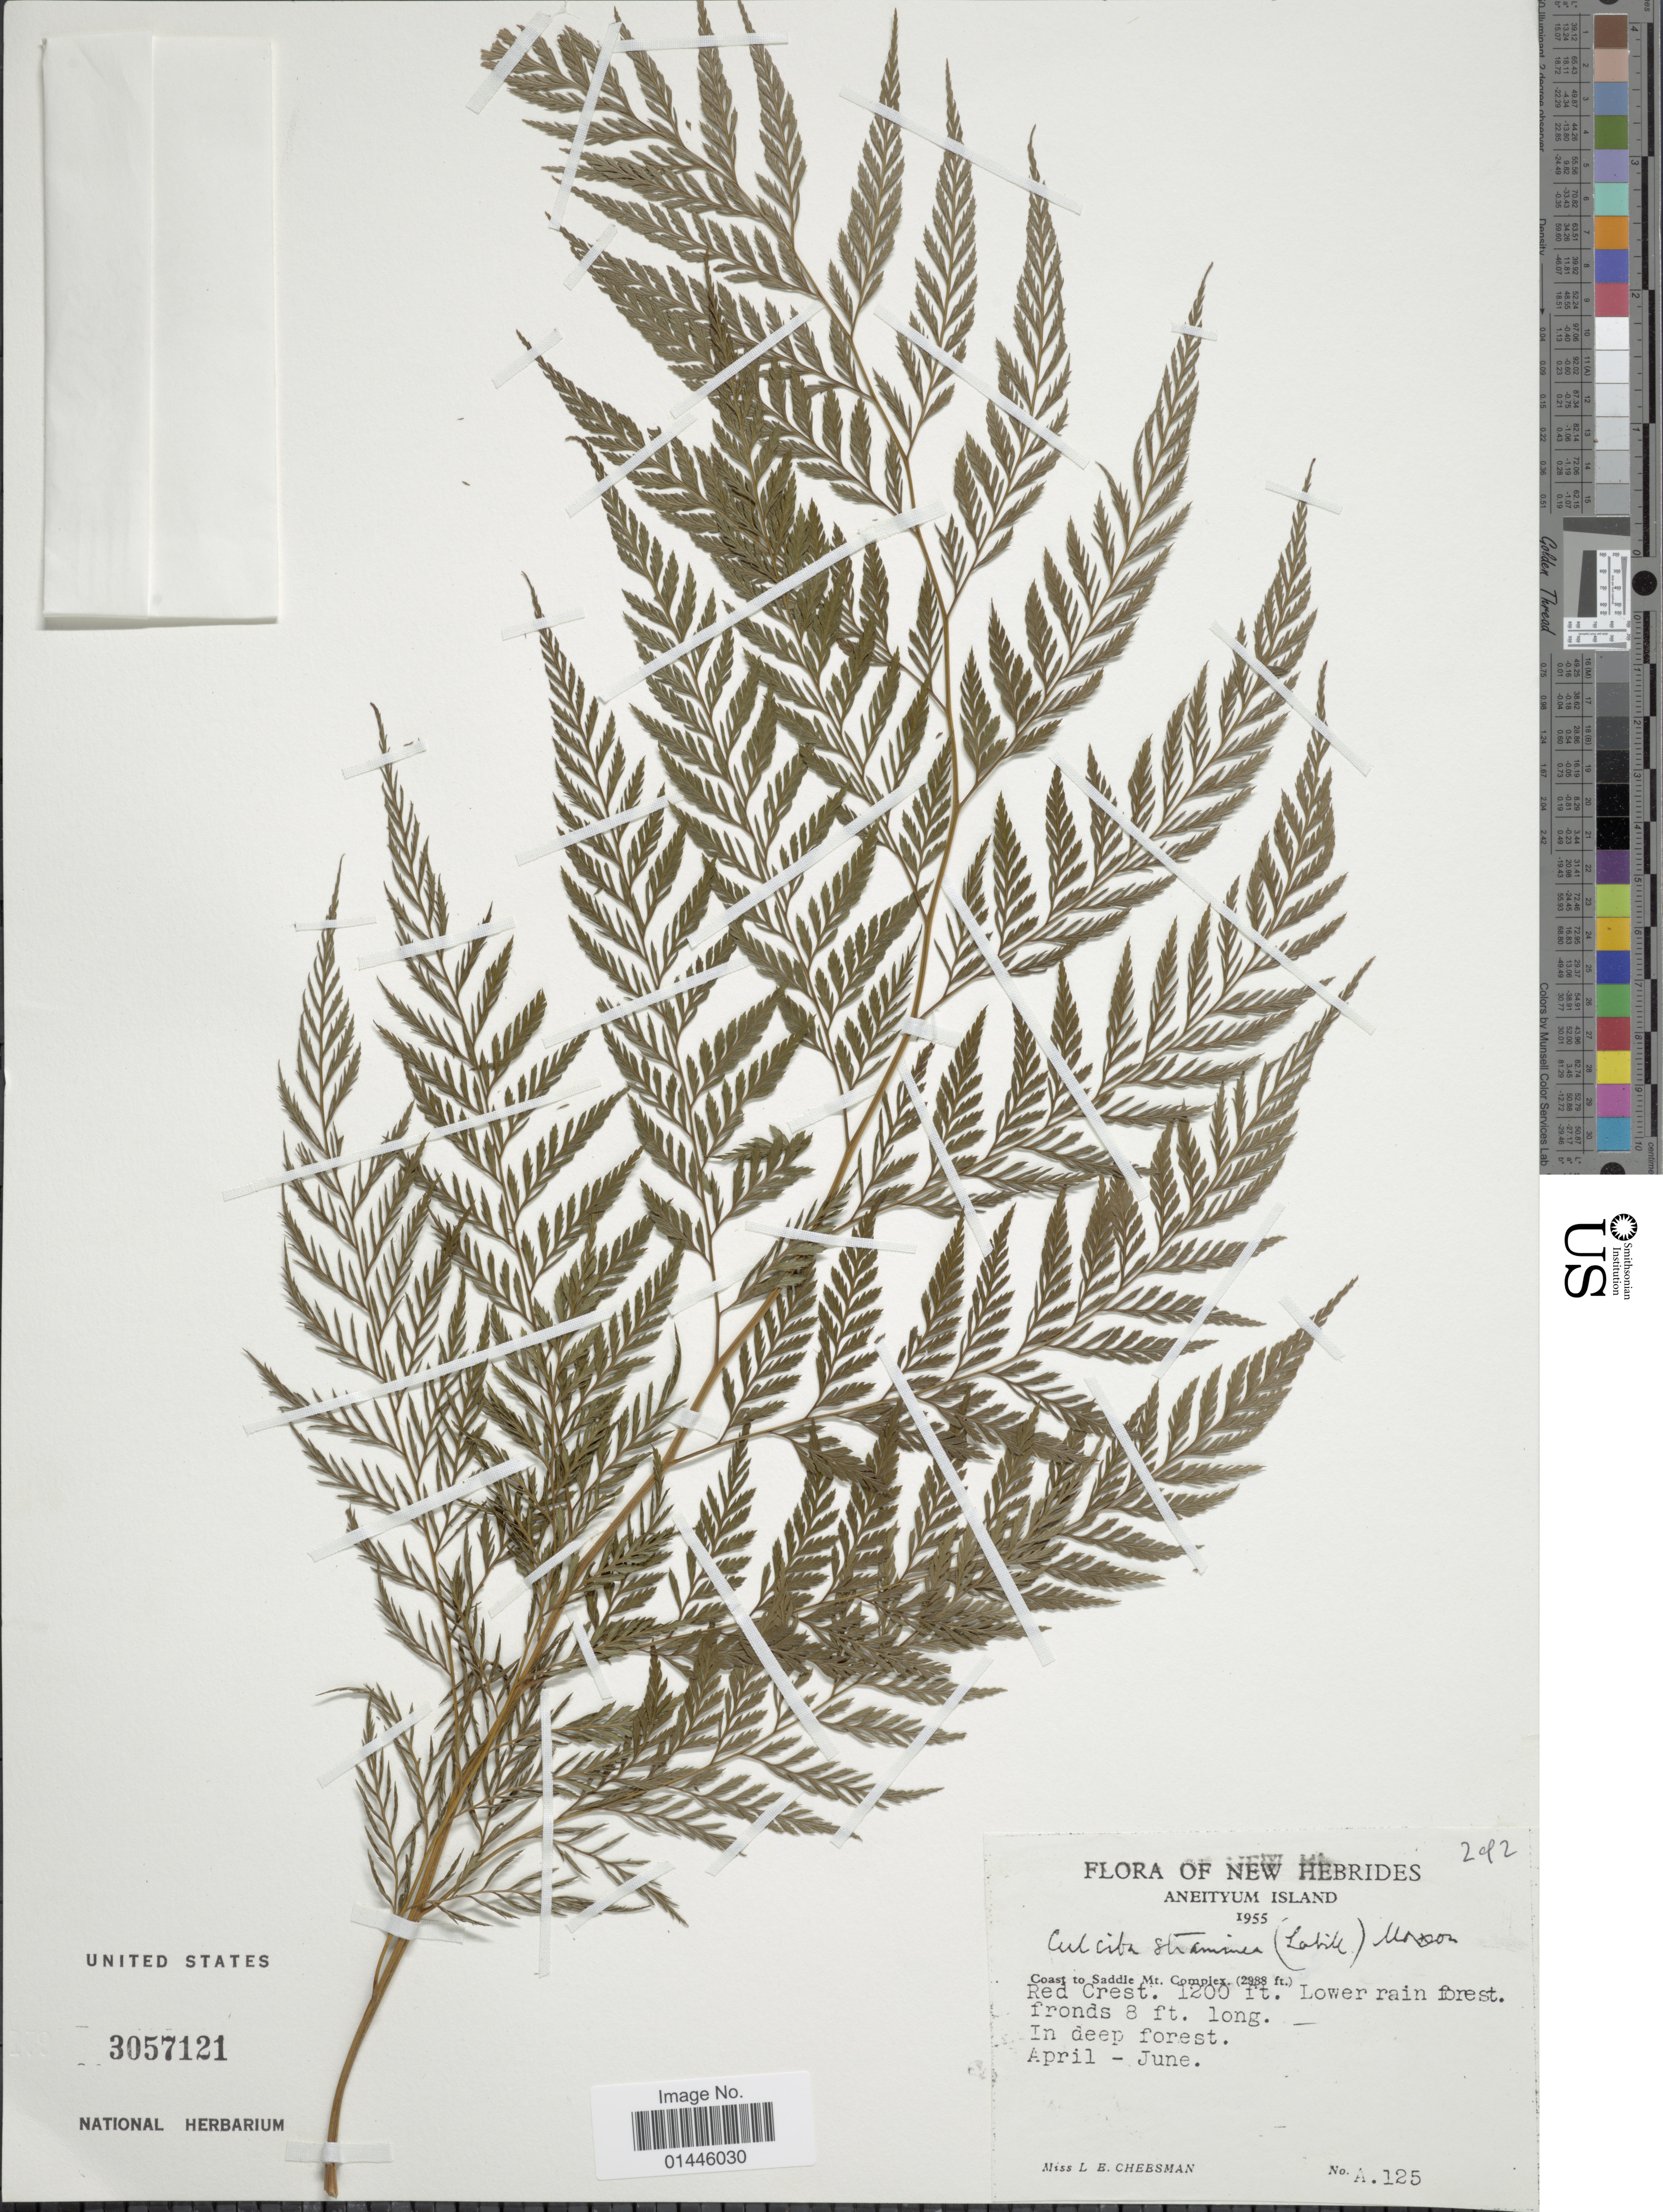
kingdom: Plantae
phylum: Tracheophyta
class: Polypodiopsida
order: Cyatheales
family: Dicksoniaceae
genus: Calochlaena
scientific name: Calochlaena straminea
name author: (Labill.) M.D. Turner & R.A. White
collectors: L. E. Cheesman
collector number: A.125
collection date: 1955-04/1955-06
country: Vanuatu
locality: New Hebrides, Aneityum Island, Coast to Saddle Mt. Complex, Red Crest.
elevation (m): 366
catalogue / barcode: US 3057121